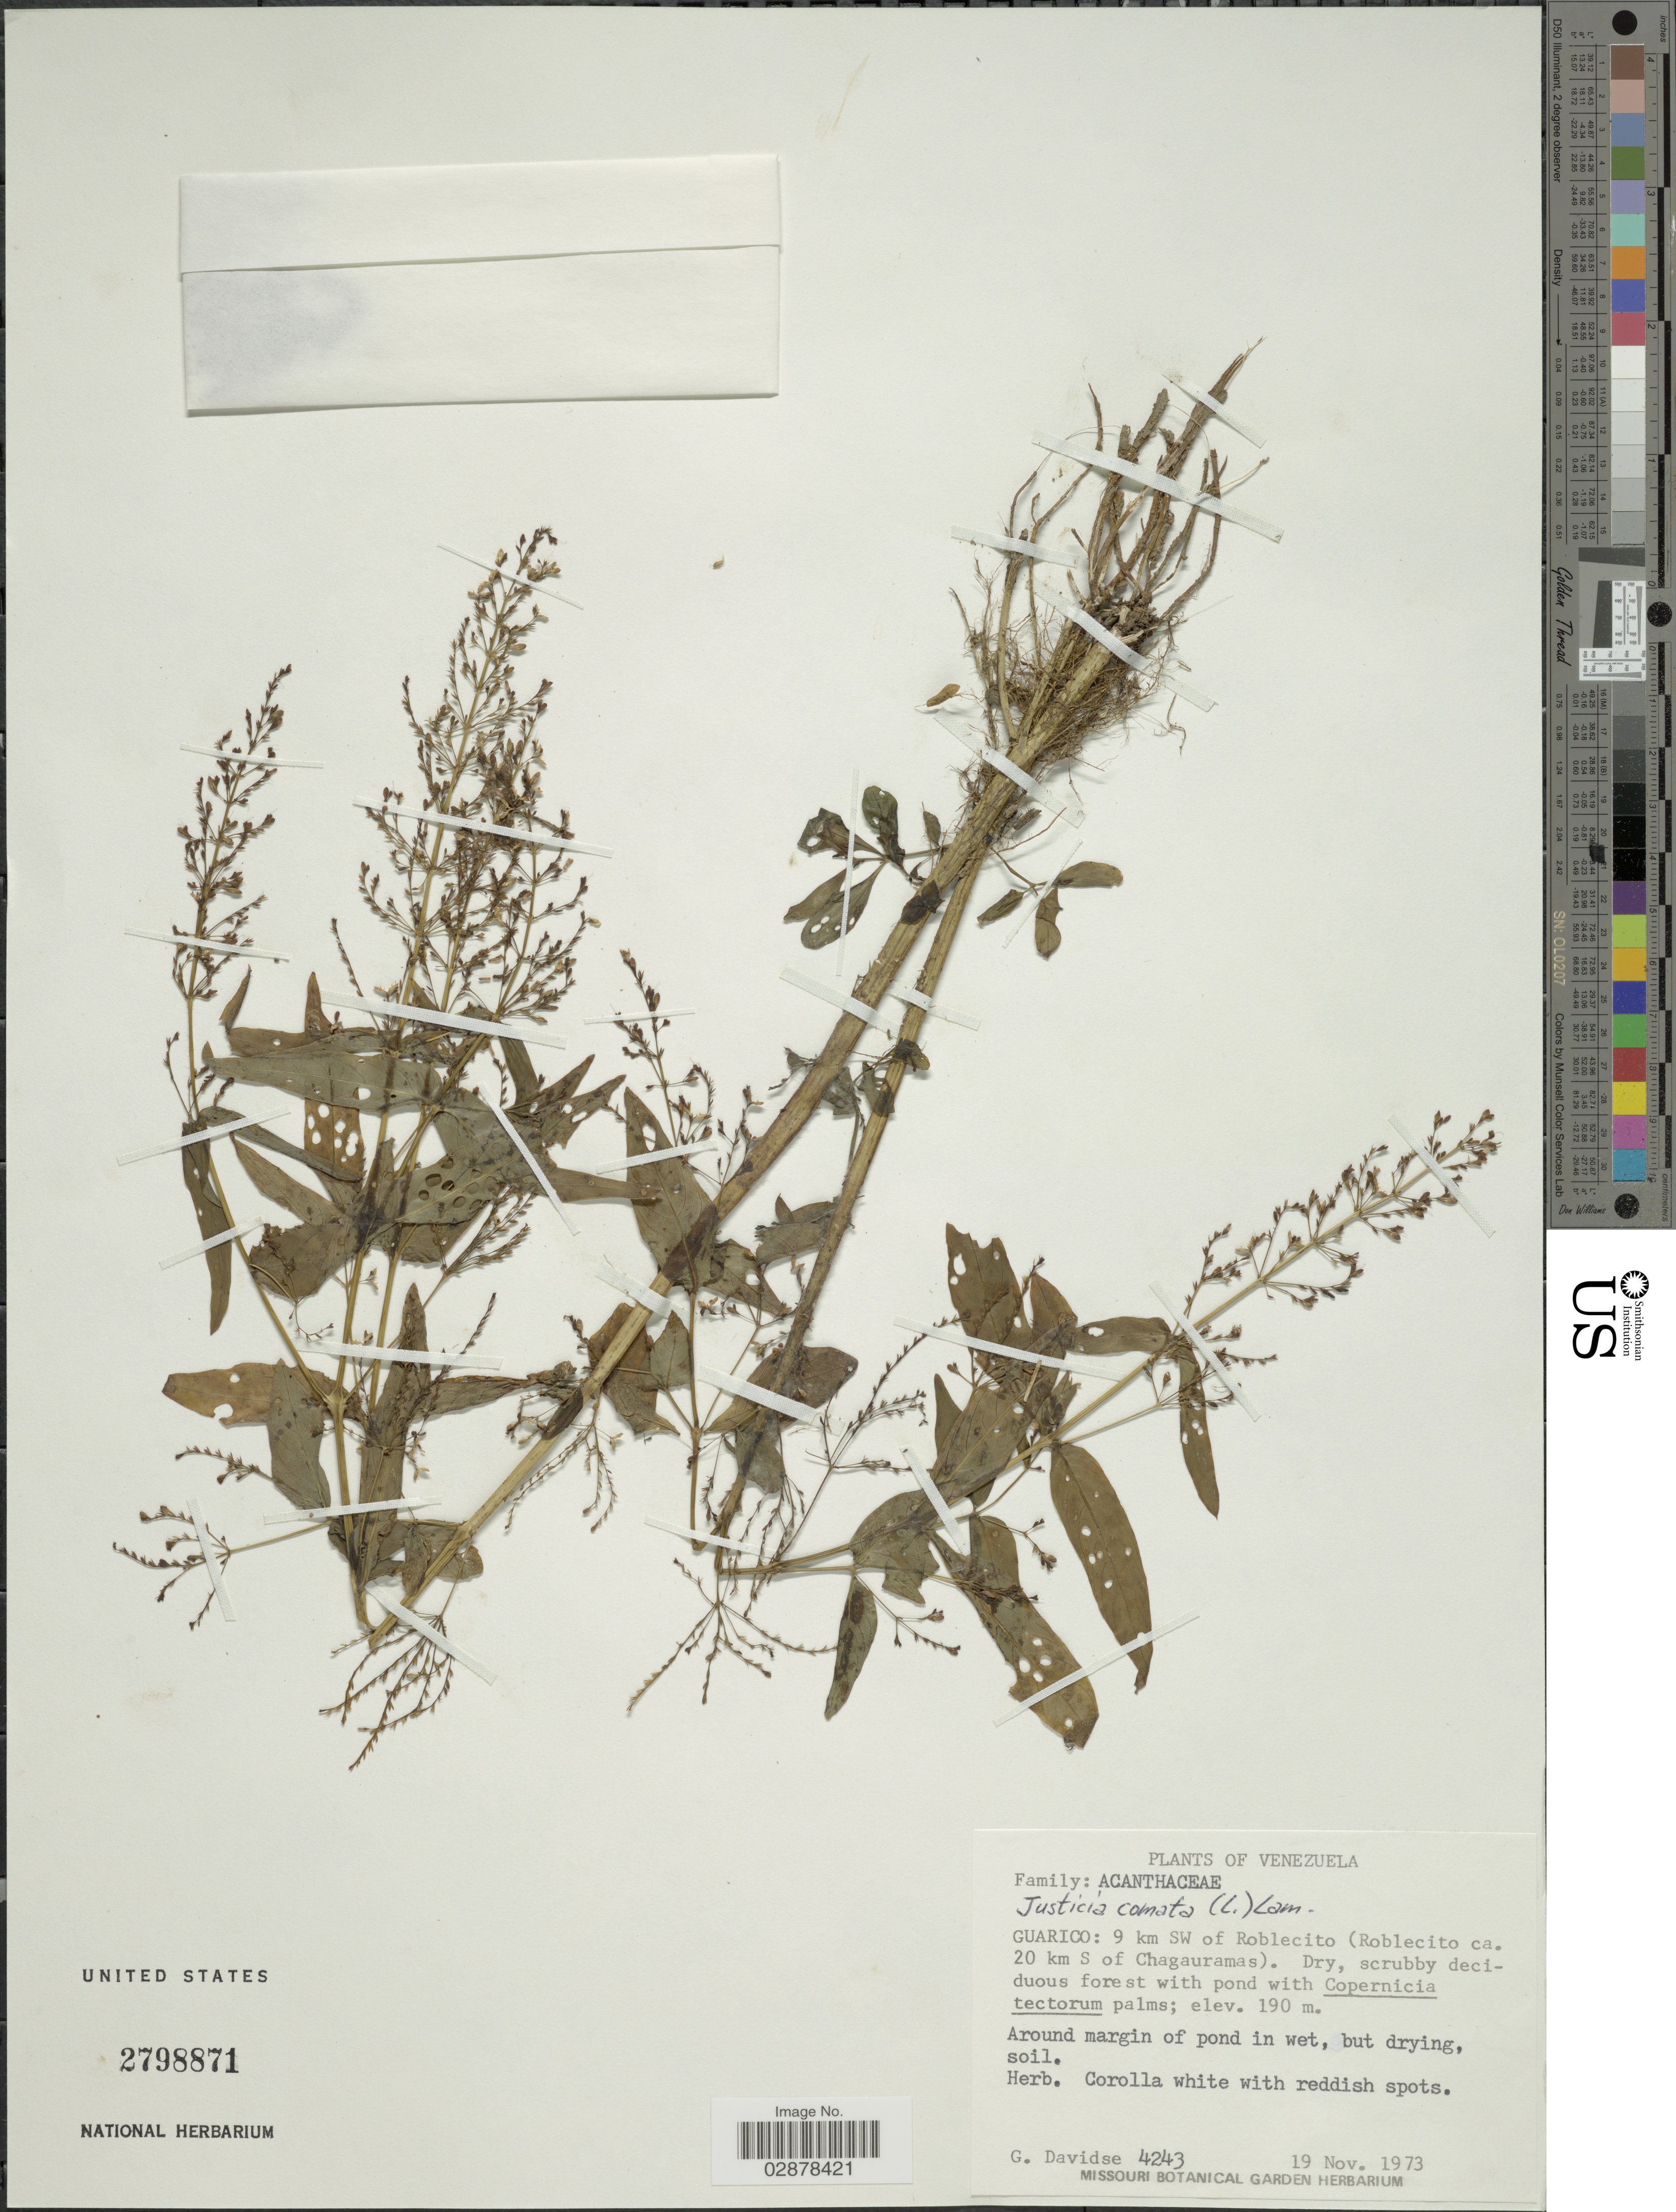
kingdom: Plantae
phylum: Tracheophyta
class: Magnoliopsida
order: Lamiales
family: Acanthaceae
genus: Justicia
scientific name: Justicia comata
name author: (L.) Lam.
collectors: G. Davidse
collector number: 4243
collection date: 1973-11-19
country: Venezuela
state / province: Guárico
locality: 9 km SW of Roblecito (Roblecito ca. 20 km S of Chagauramas). Around margin of pond in wet, but drying, soil.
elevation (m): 190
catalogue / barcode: US 2798871